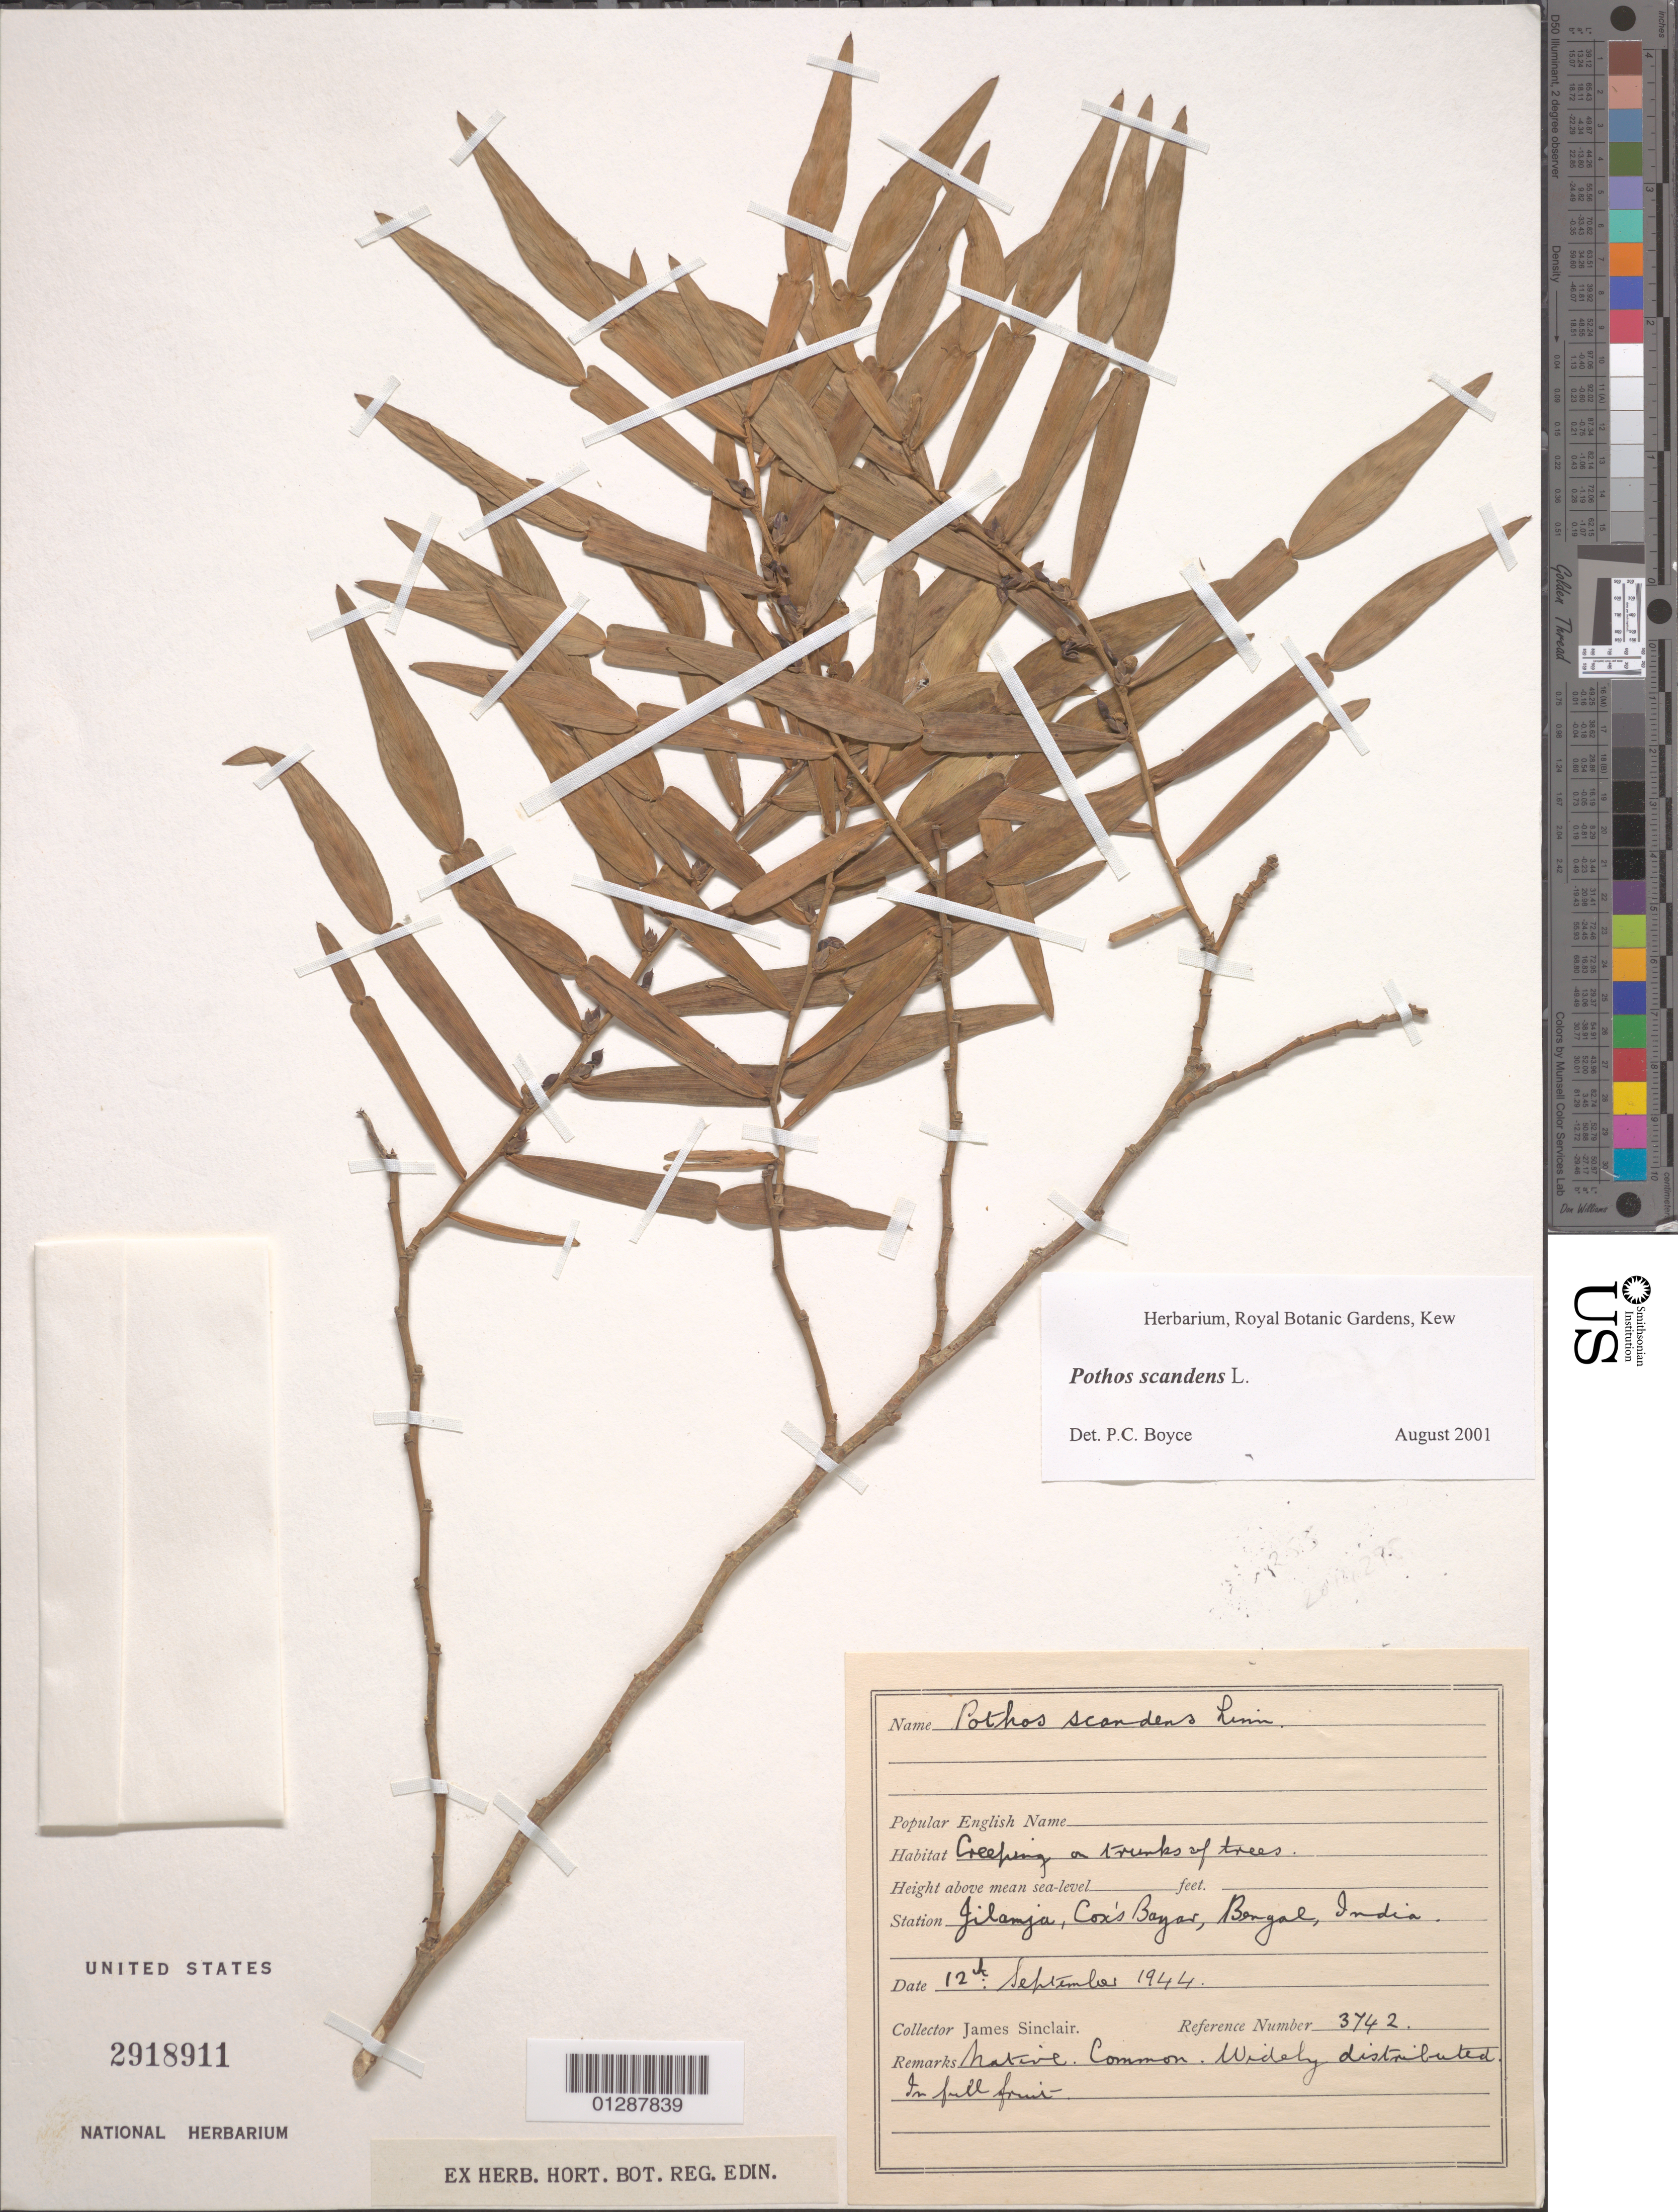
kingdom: Plantae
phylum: Tracheophyta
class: Liliopsida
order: Alismatales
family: Araceae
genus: Pothos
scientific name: Pothos scandens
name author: L.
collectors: J. Sinclair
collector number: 3742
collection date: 1944-09-12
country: Bangladesh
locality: Station Jilamja, Cox's Bazar, Bengal.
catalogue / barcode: US 2918911